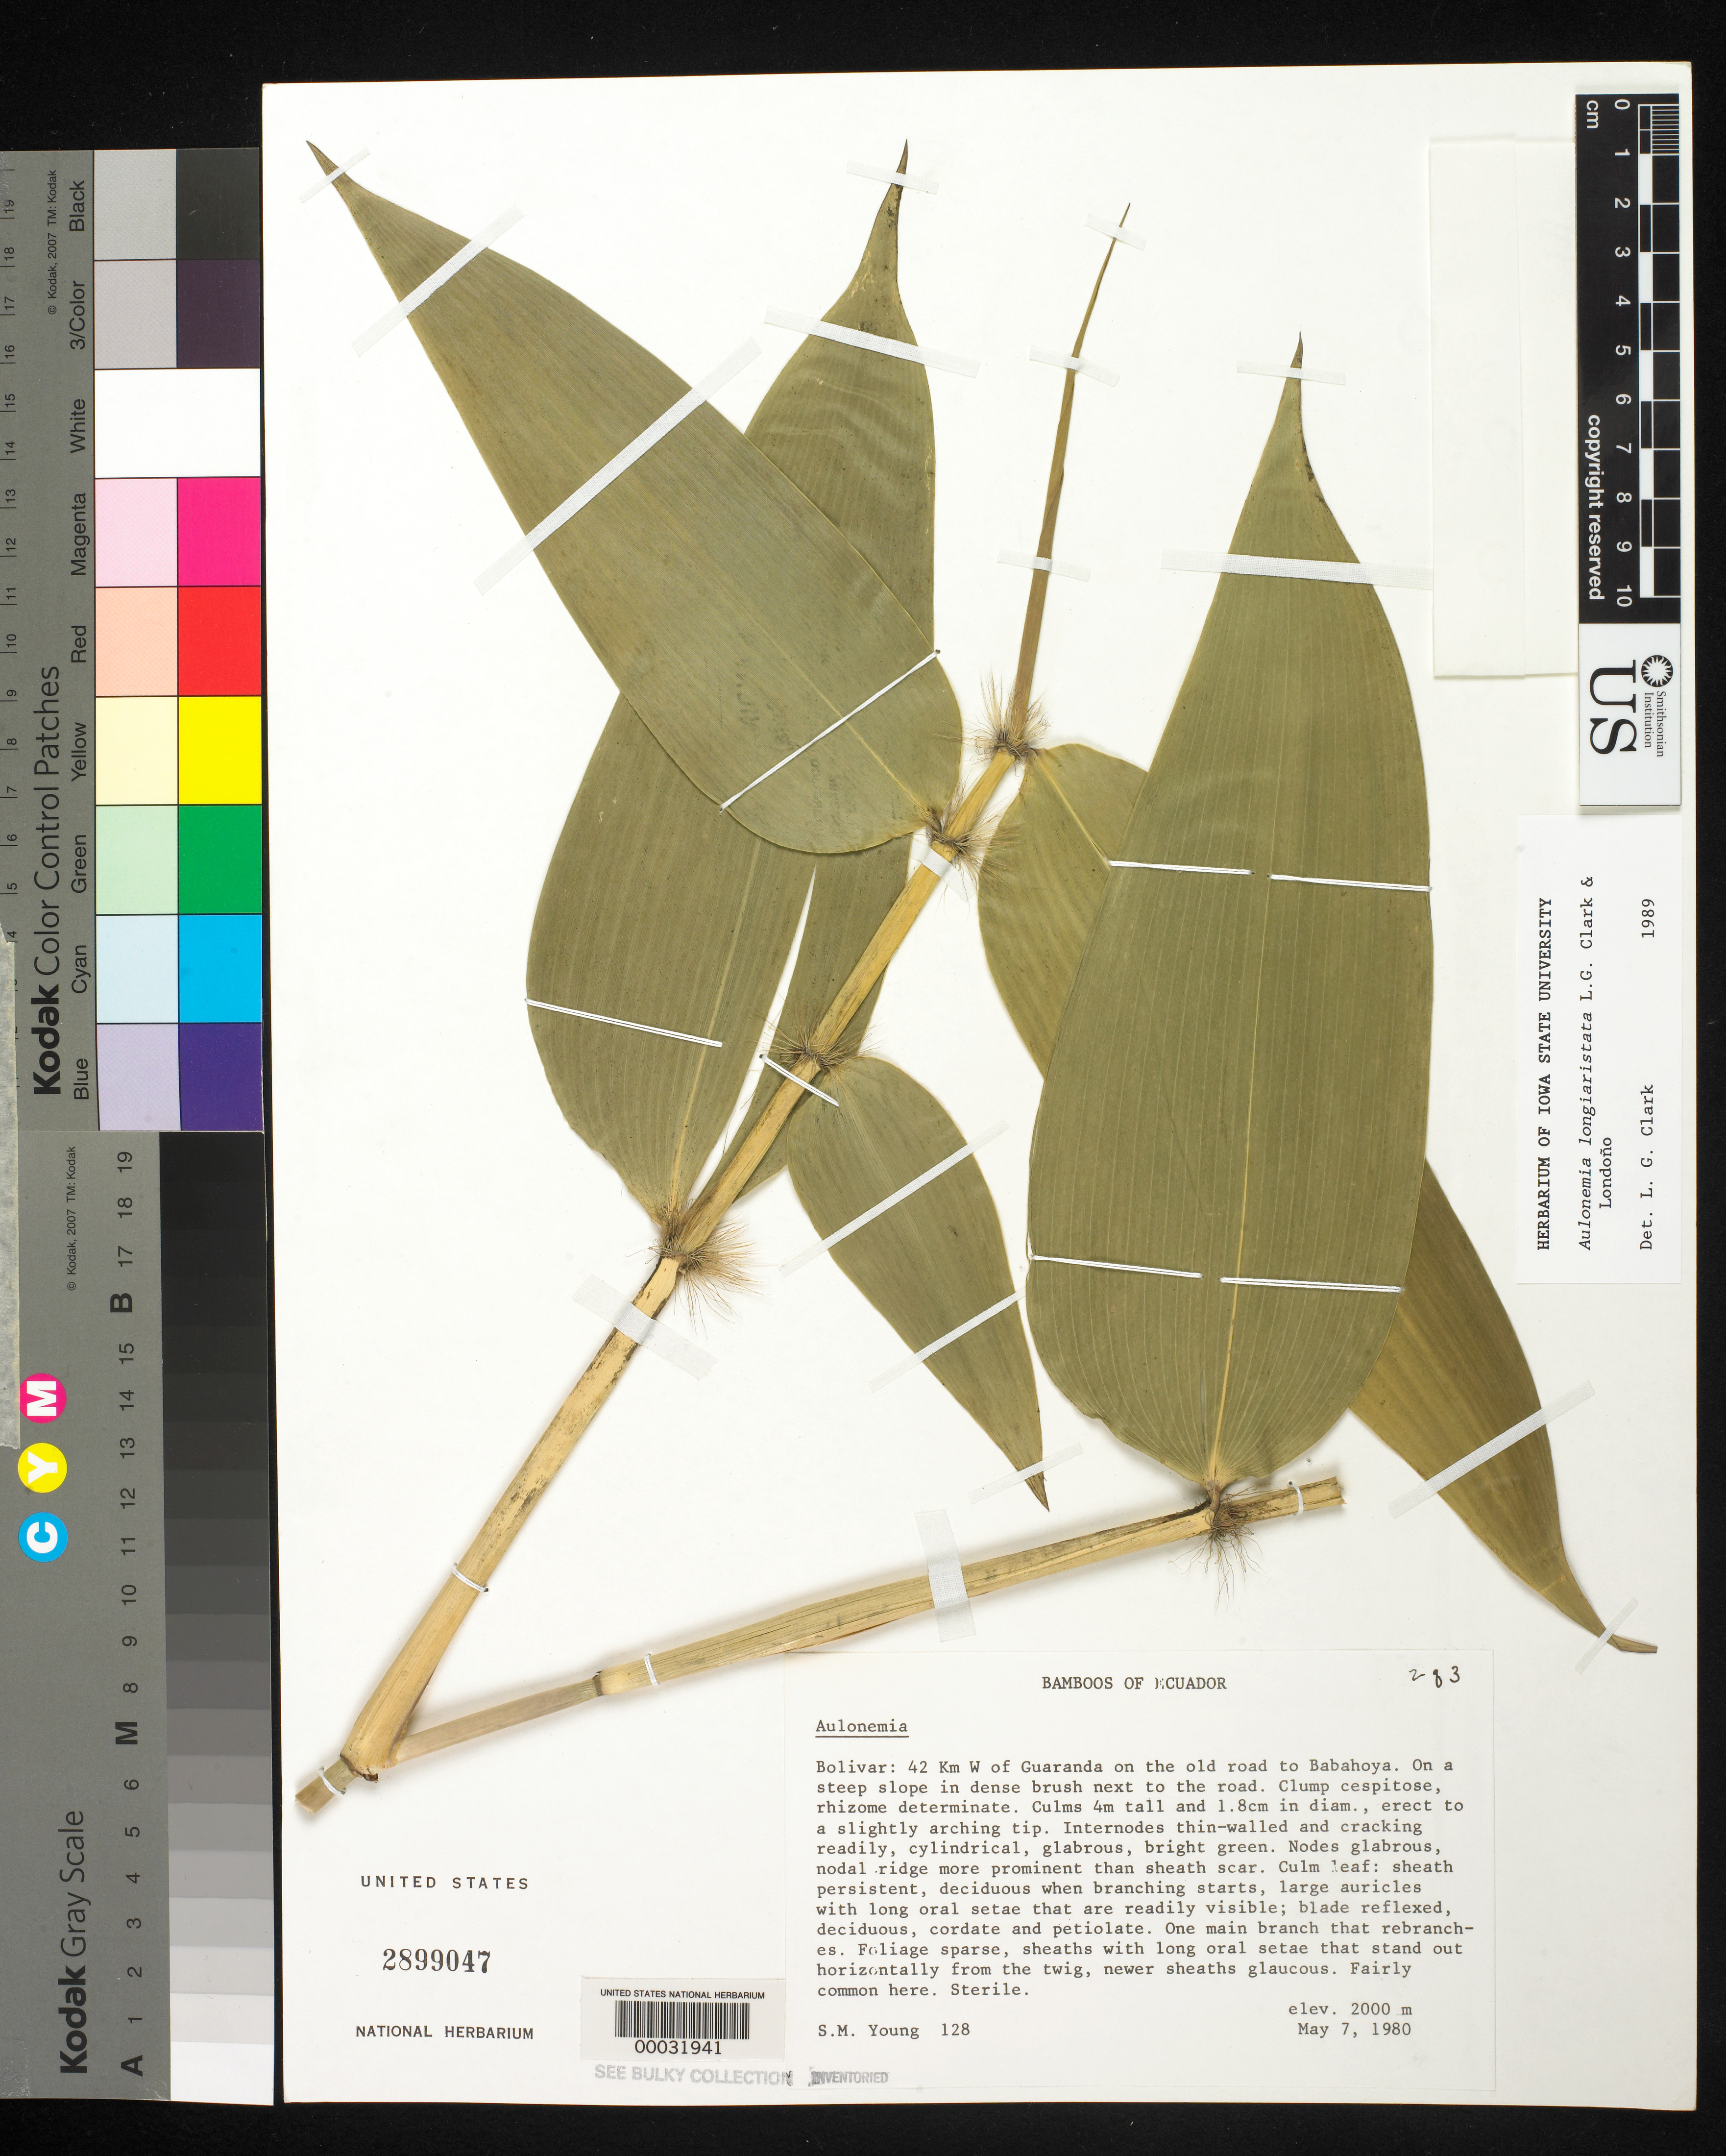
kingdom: Plantae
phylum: Tracheophyta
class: Liliopsida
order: Poales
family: Poaceae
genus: Aulonemia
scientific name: Aulonemia longiaristata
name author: L.G. Clark & Londoño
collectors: S. Young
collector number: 128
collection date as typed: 07 May 1980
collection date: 1980-05-07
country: Ecuador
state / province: Bolívar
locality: Guaranda, Babahoyo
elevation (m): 2000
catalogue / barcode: US 2899047